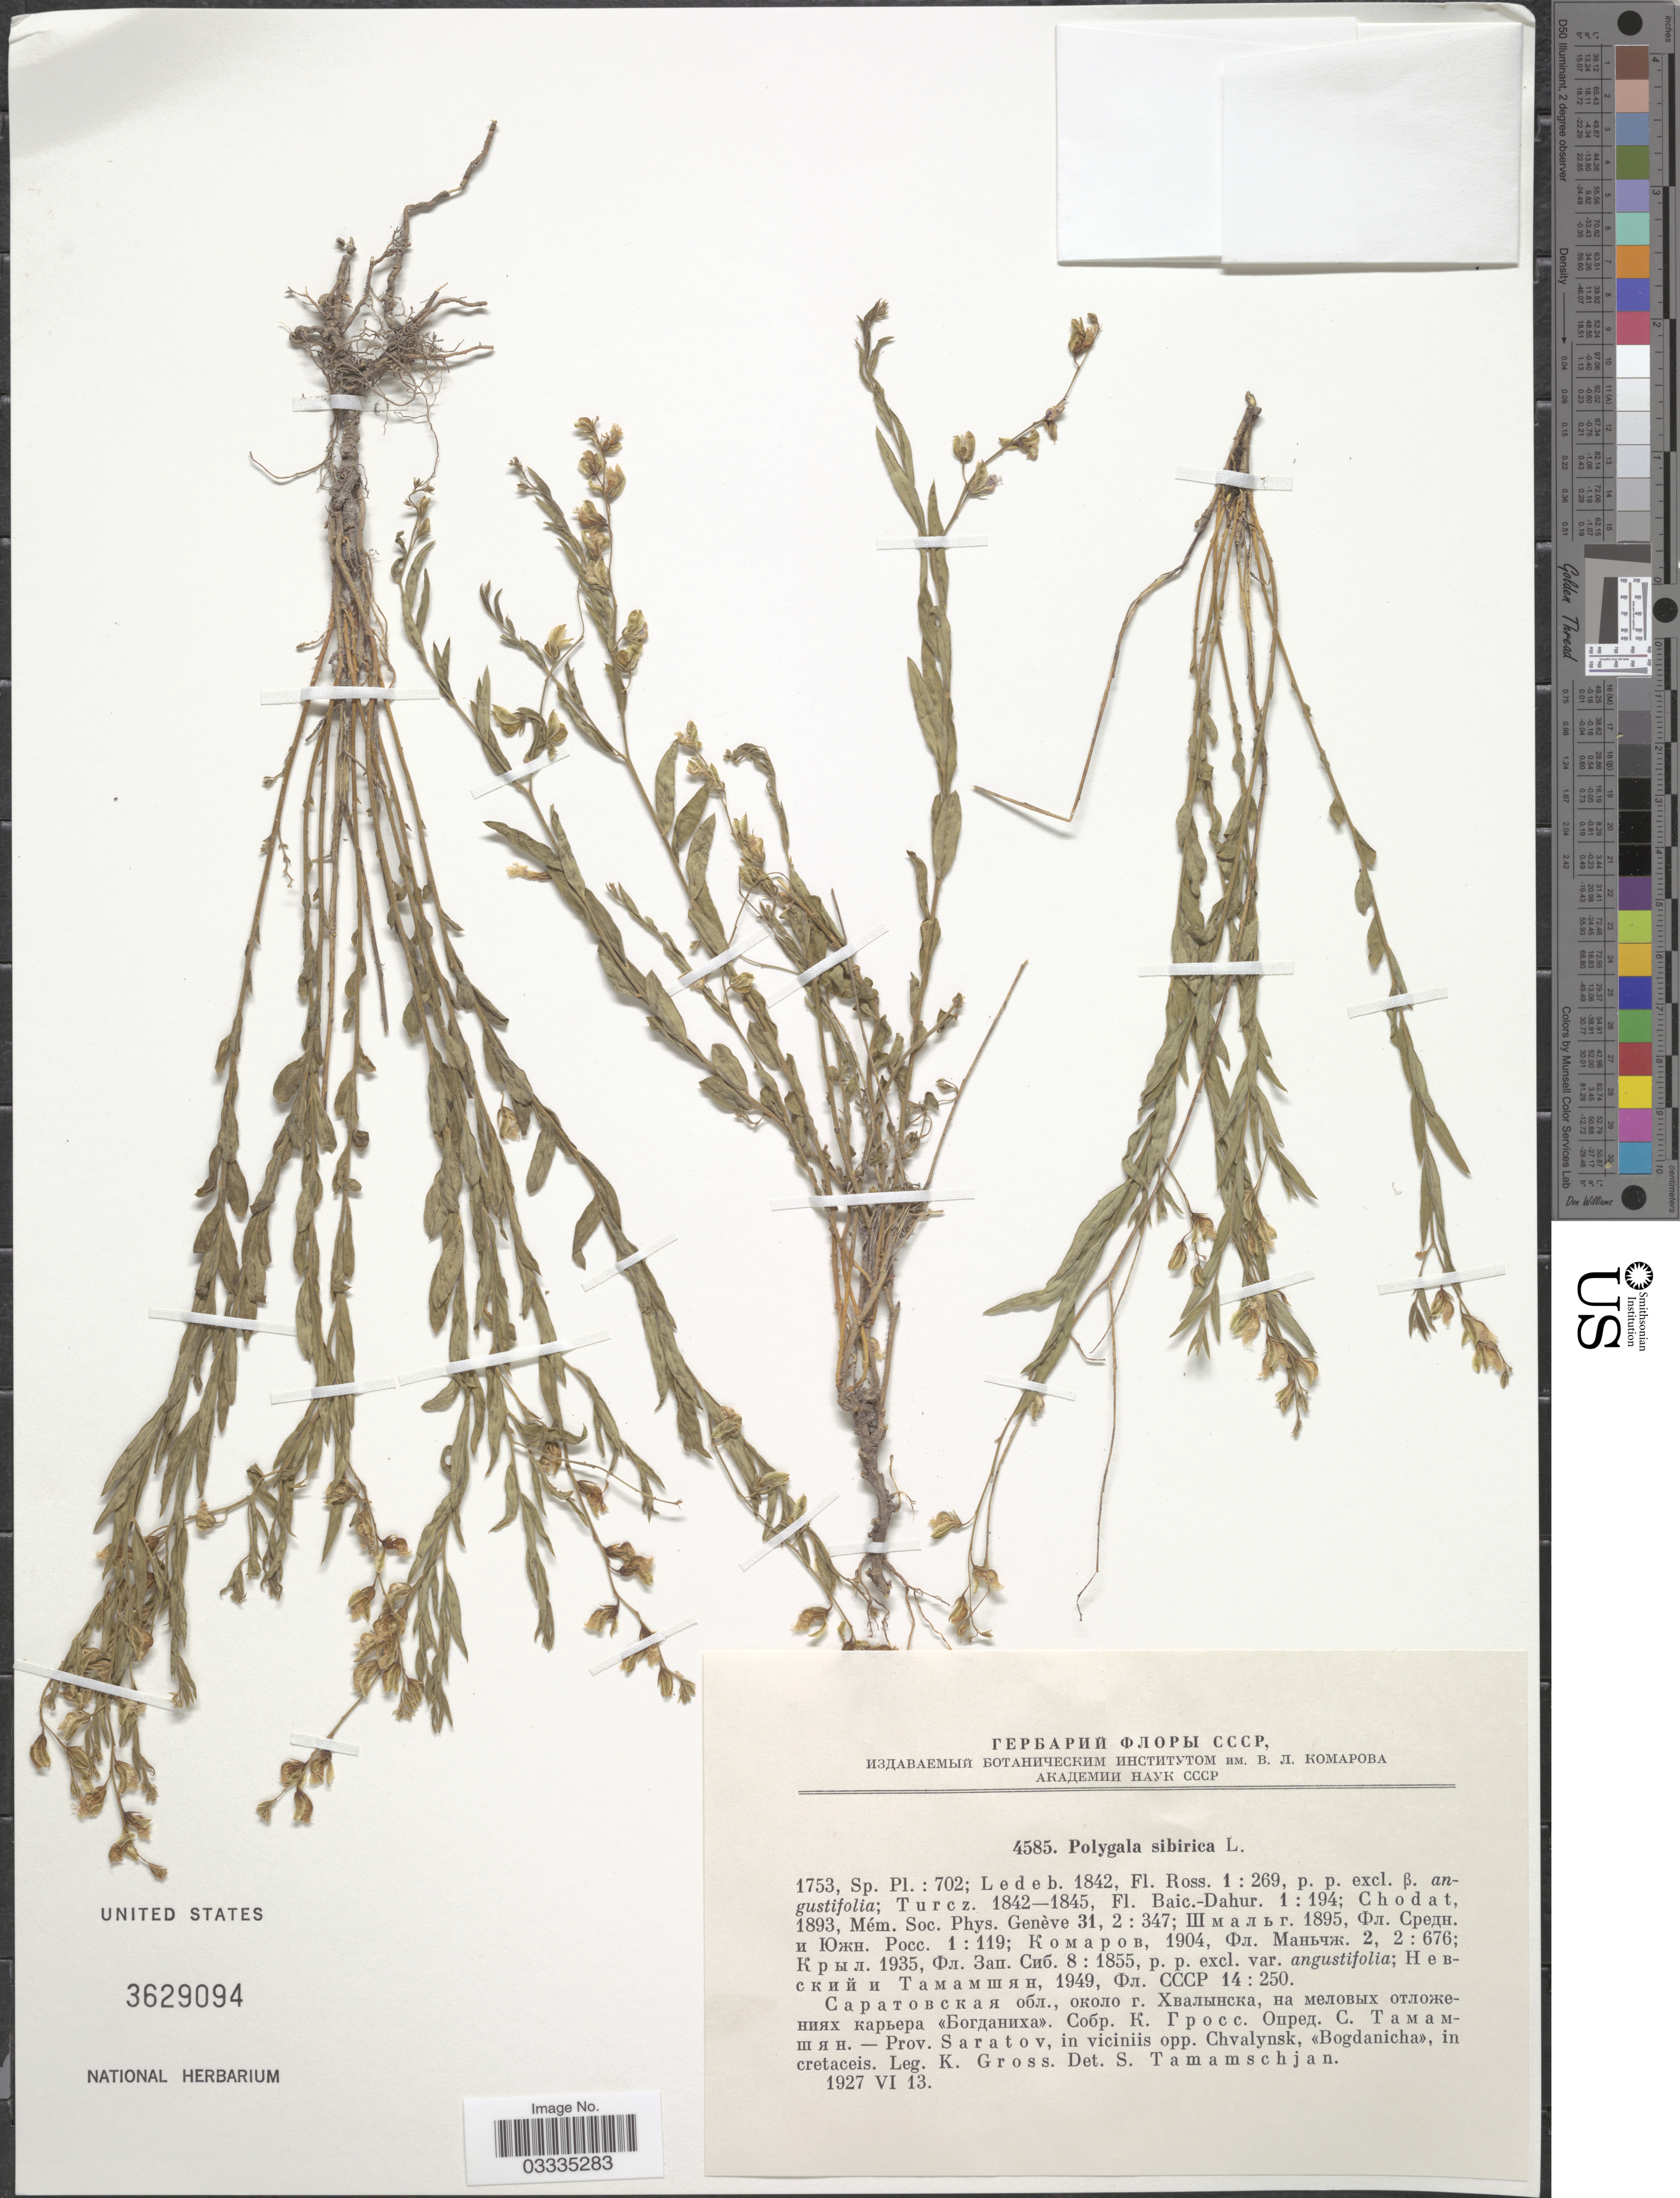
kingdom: Plantae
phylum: Tracheophyta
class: Magnoliopsida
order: Fabales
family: Polygalaceae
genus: Polygala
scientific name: Polygala sibirica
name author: L.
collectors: K. Gross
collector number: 4585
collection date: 1927-06-13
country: Russian Federation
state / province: Saratov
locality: In viciniis opp. Chvalynsk, <<Bogdanicha>>, in cretaceis.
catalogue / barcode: US 3629094